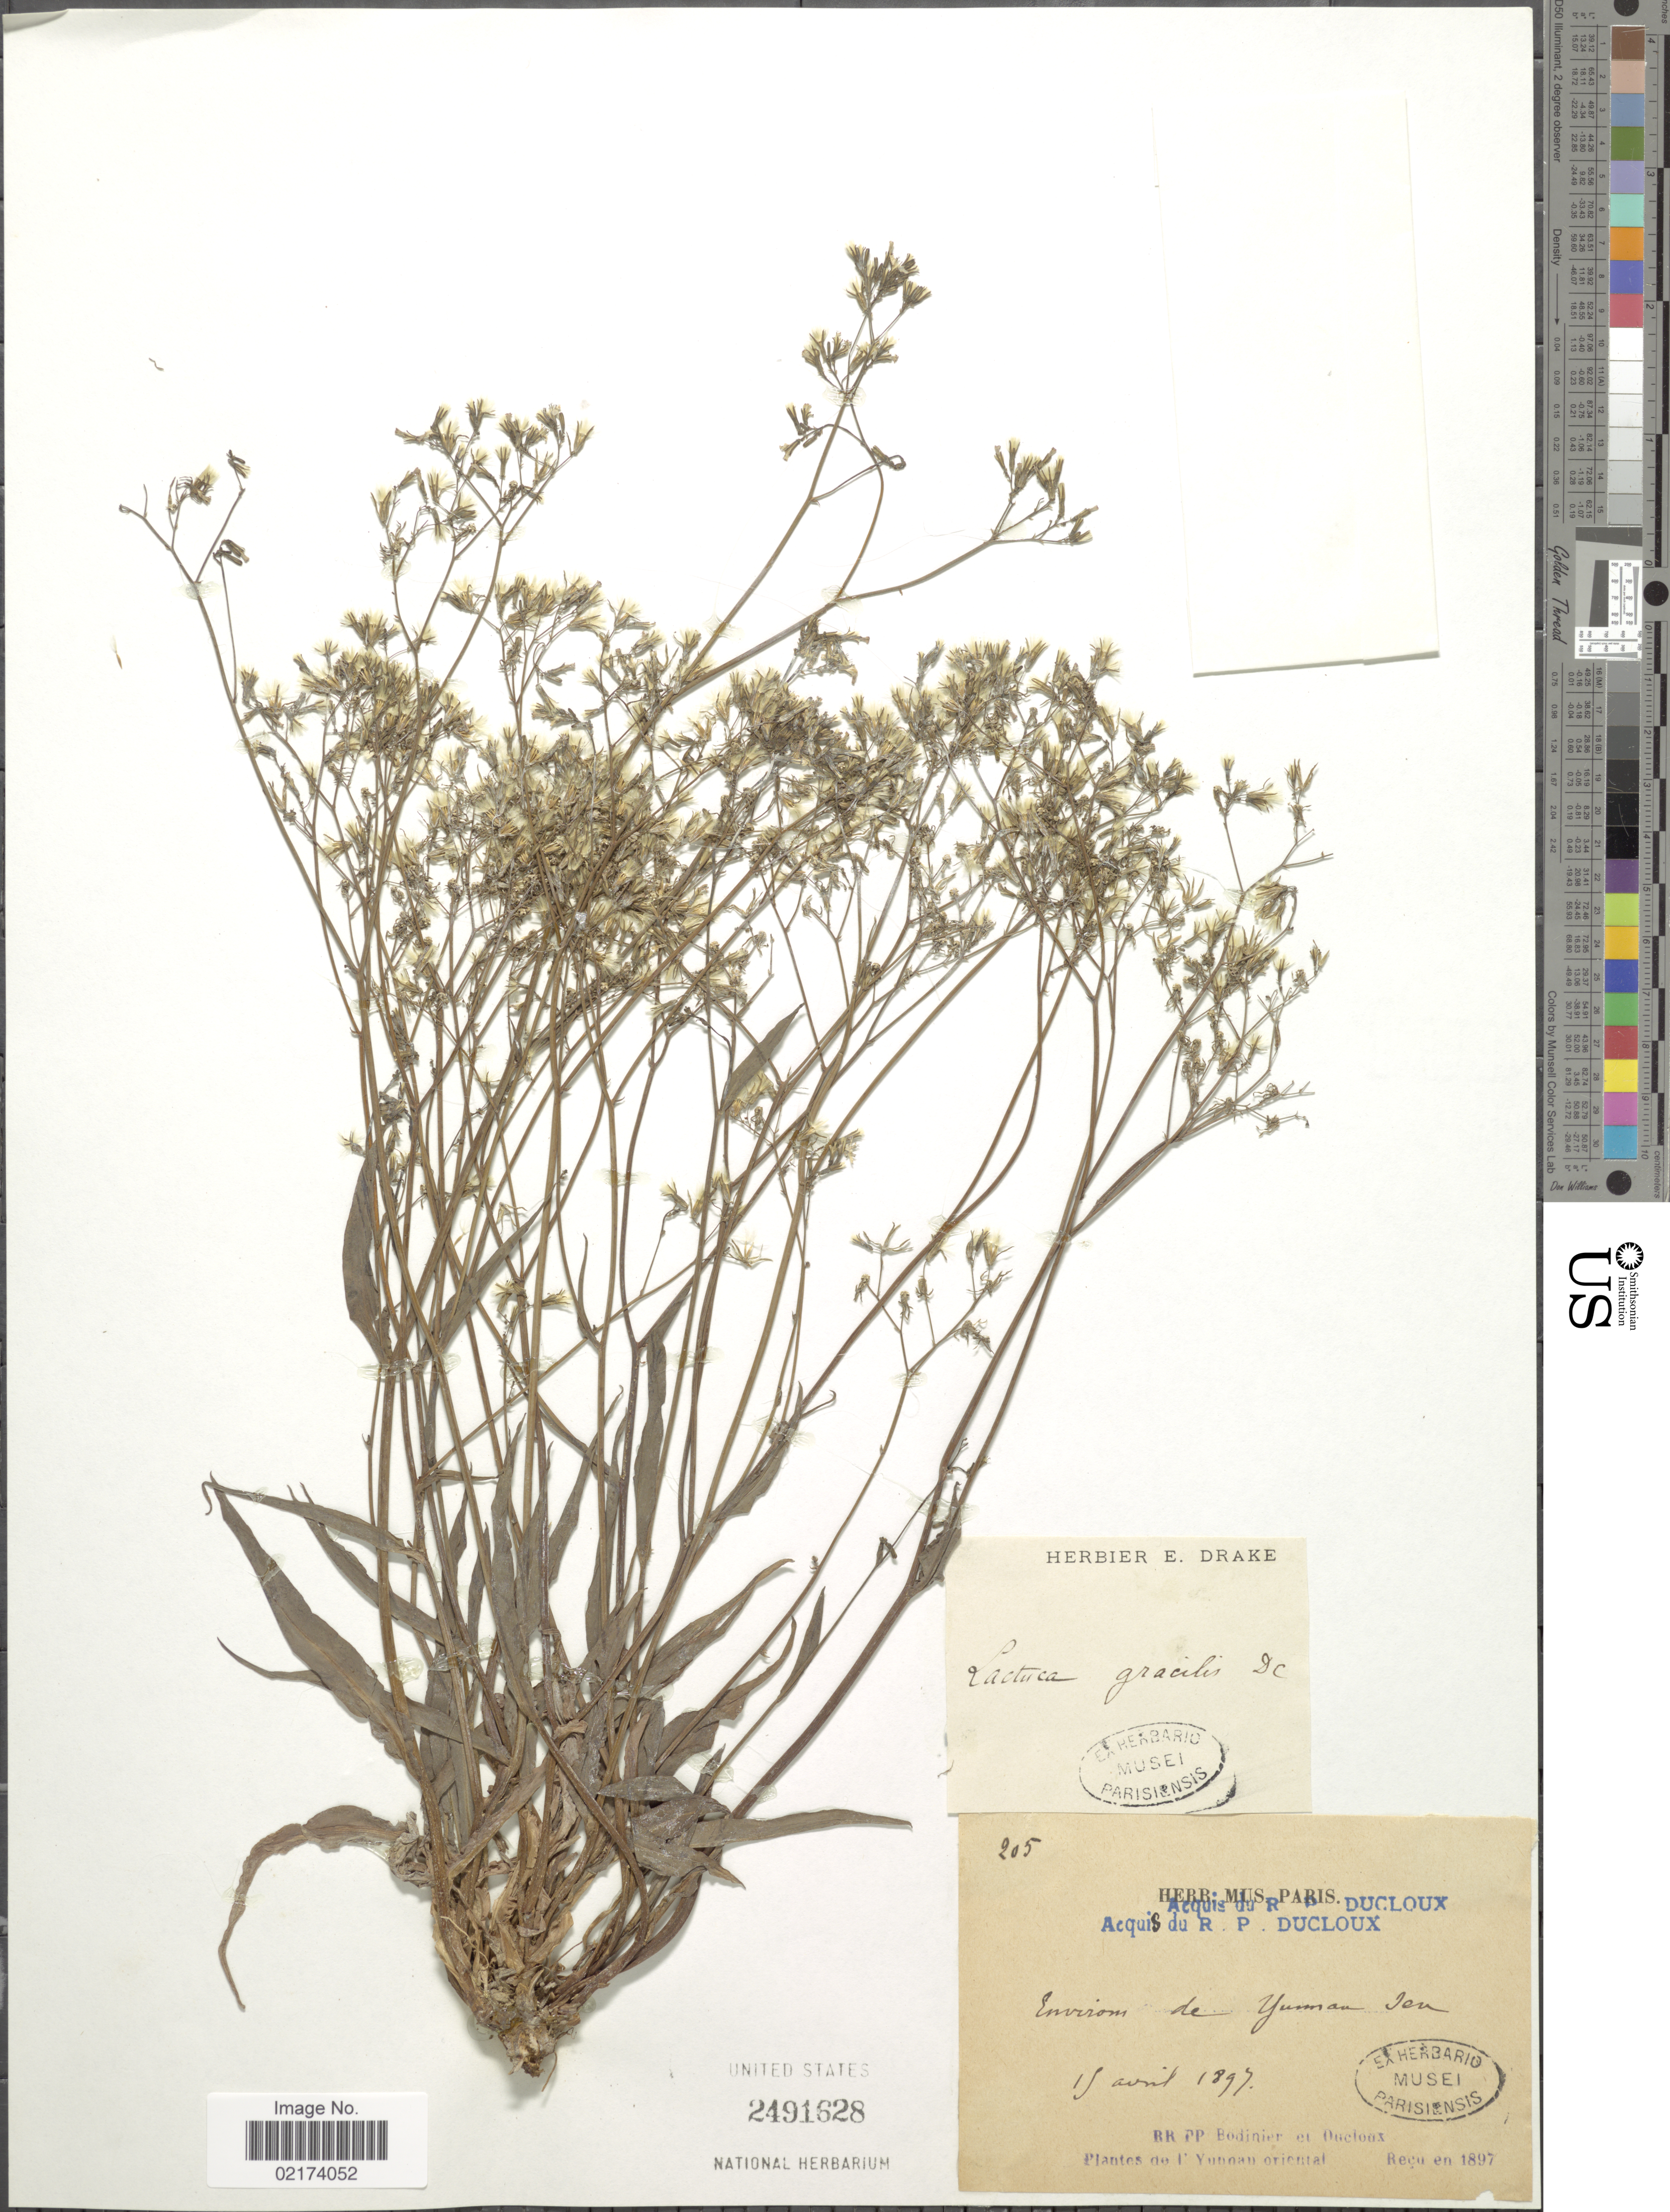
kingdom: Plantae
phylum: Tracheophyta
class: Magnoliopsida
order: Asterales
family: Asteraceae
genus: Ixeridium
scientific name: Ixeridium gracile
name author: (DC.) Pak & Kawano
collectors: R. Bodinier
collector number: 205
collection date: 1897-04-15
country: China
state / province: Yunnan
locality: Environ de Yunnan Sen [interpreted], Yunnan oriental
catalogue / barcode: US 2491628